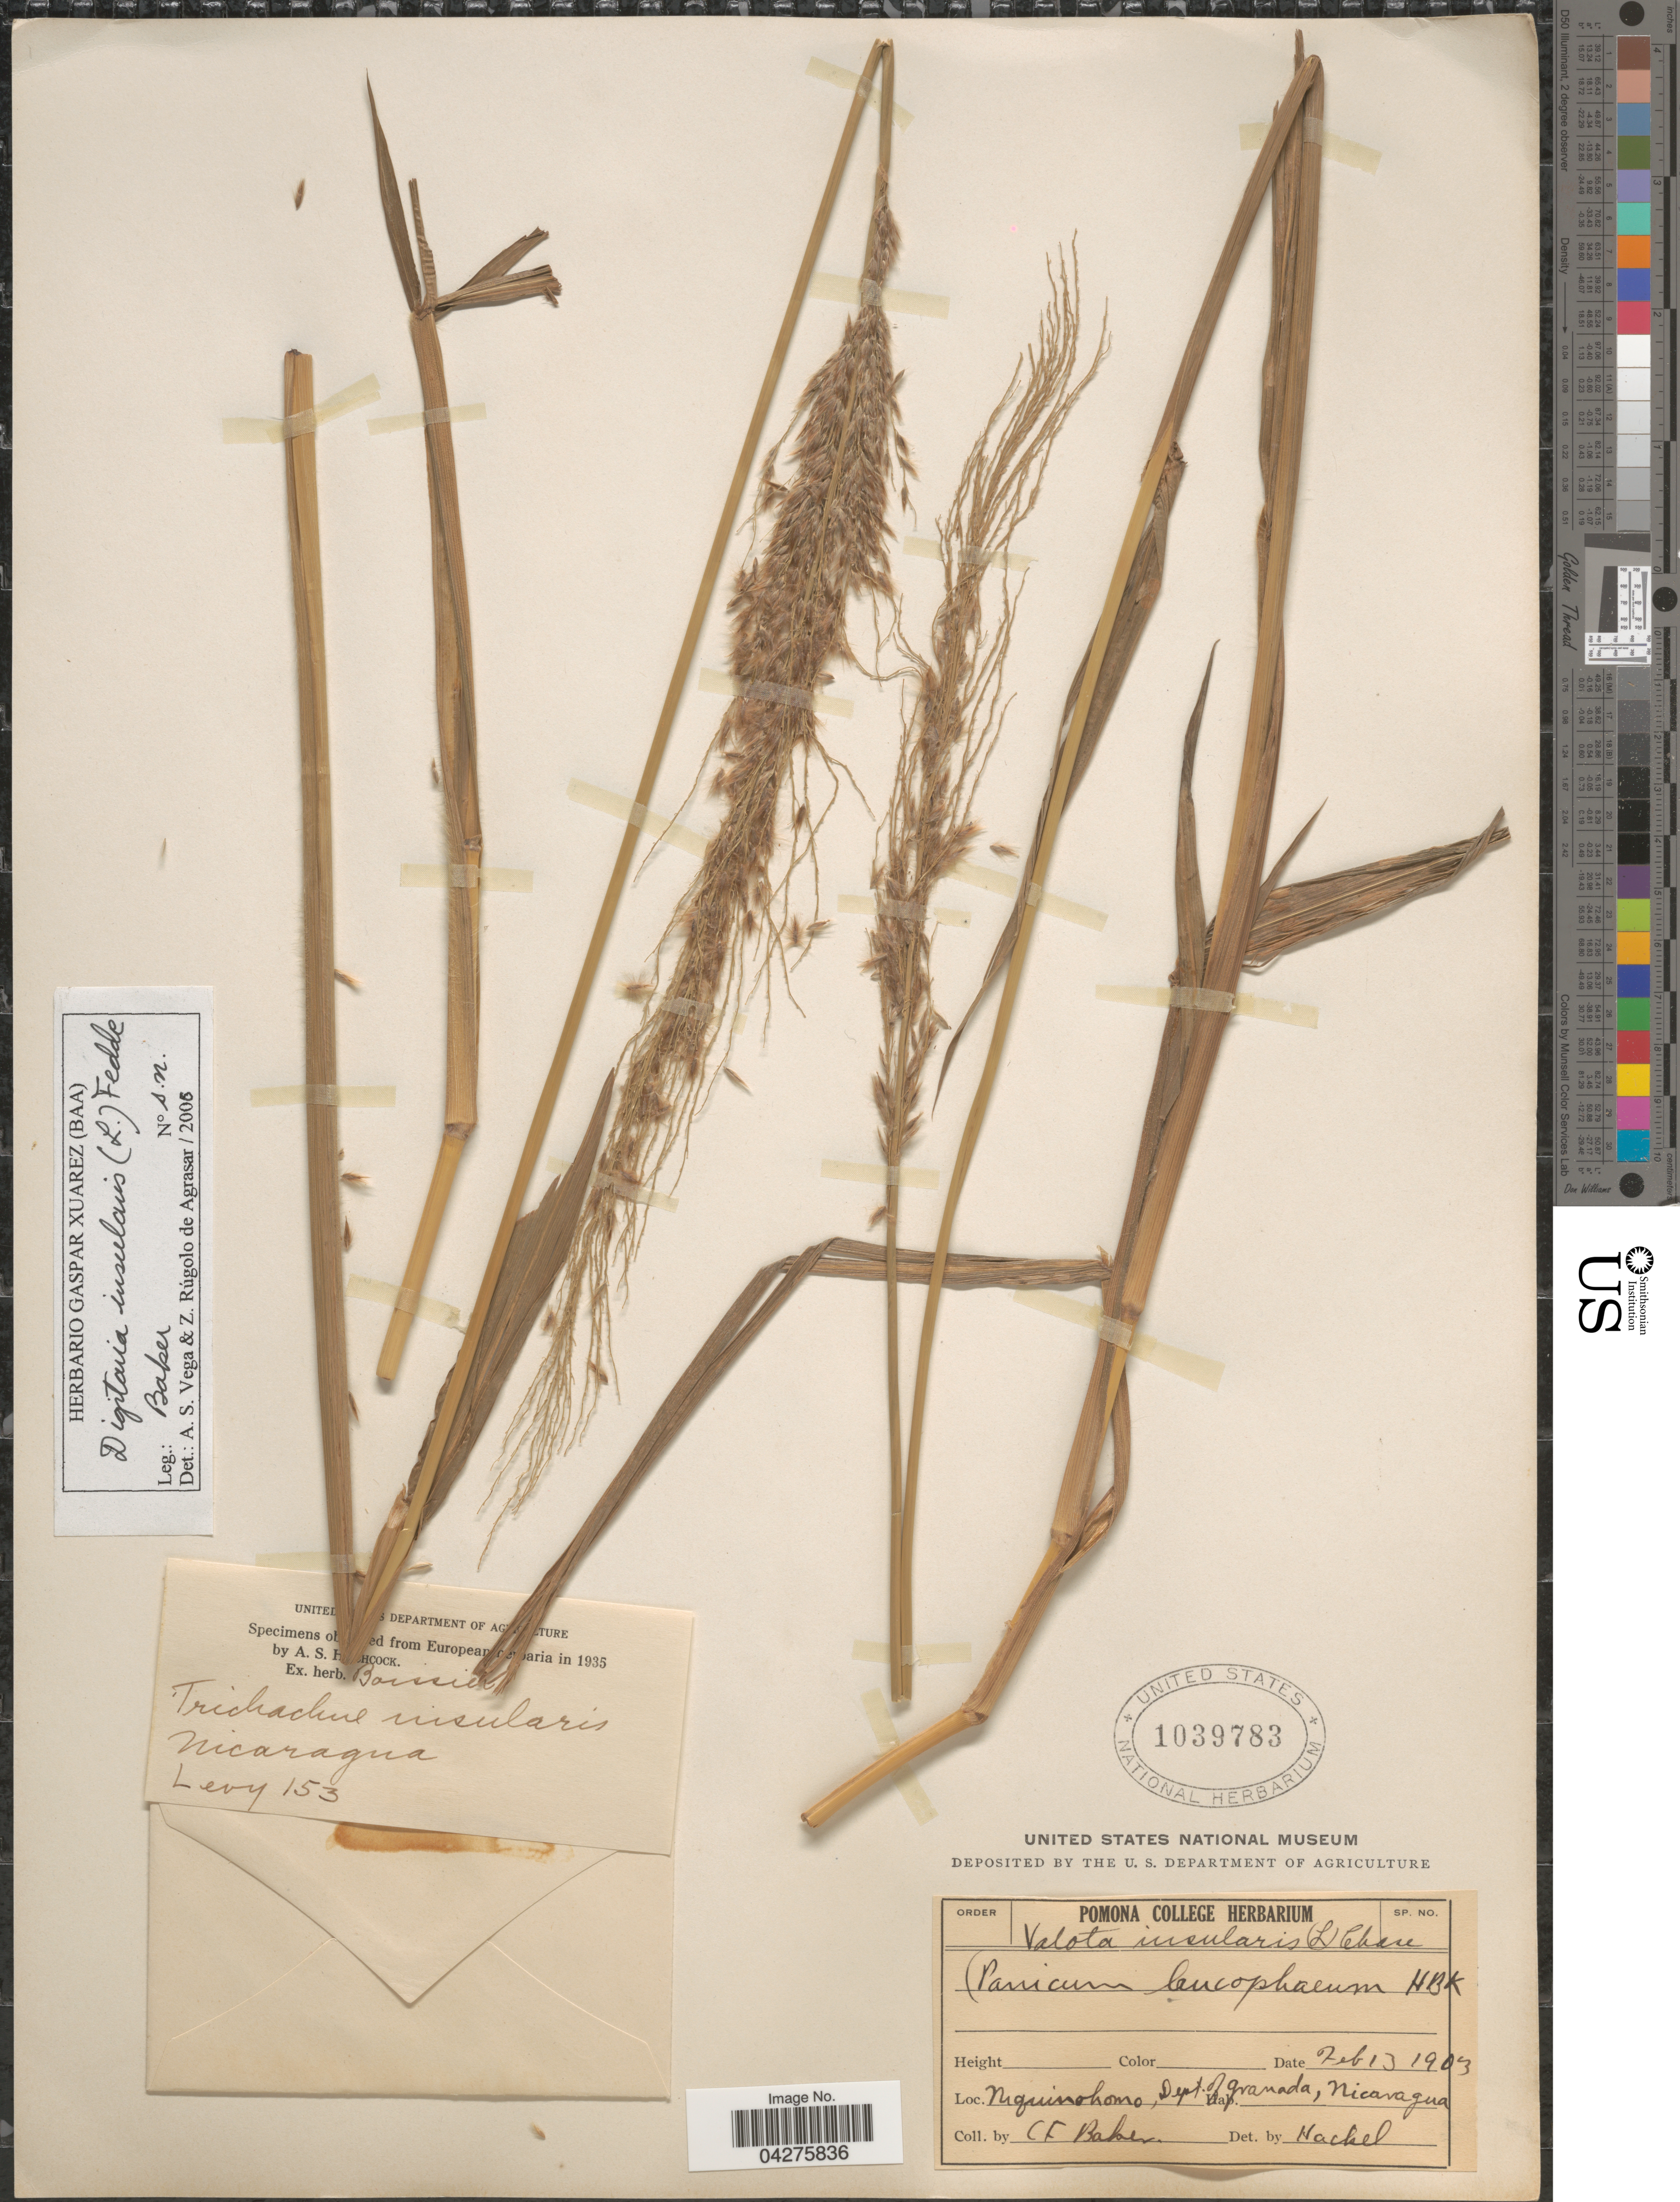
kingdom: Plantae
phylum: Tracheophyta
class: Liliopsida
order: Poales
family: Poaceae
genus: Digitaria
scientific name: Digitaria insularis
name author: (L.) Fedde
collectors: C. F. Baker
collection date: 1903-02-13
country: Nicaragua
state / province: Granada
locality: Niquinohomo, Dept. of Granada.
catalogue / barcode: US 1039783